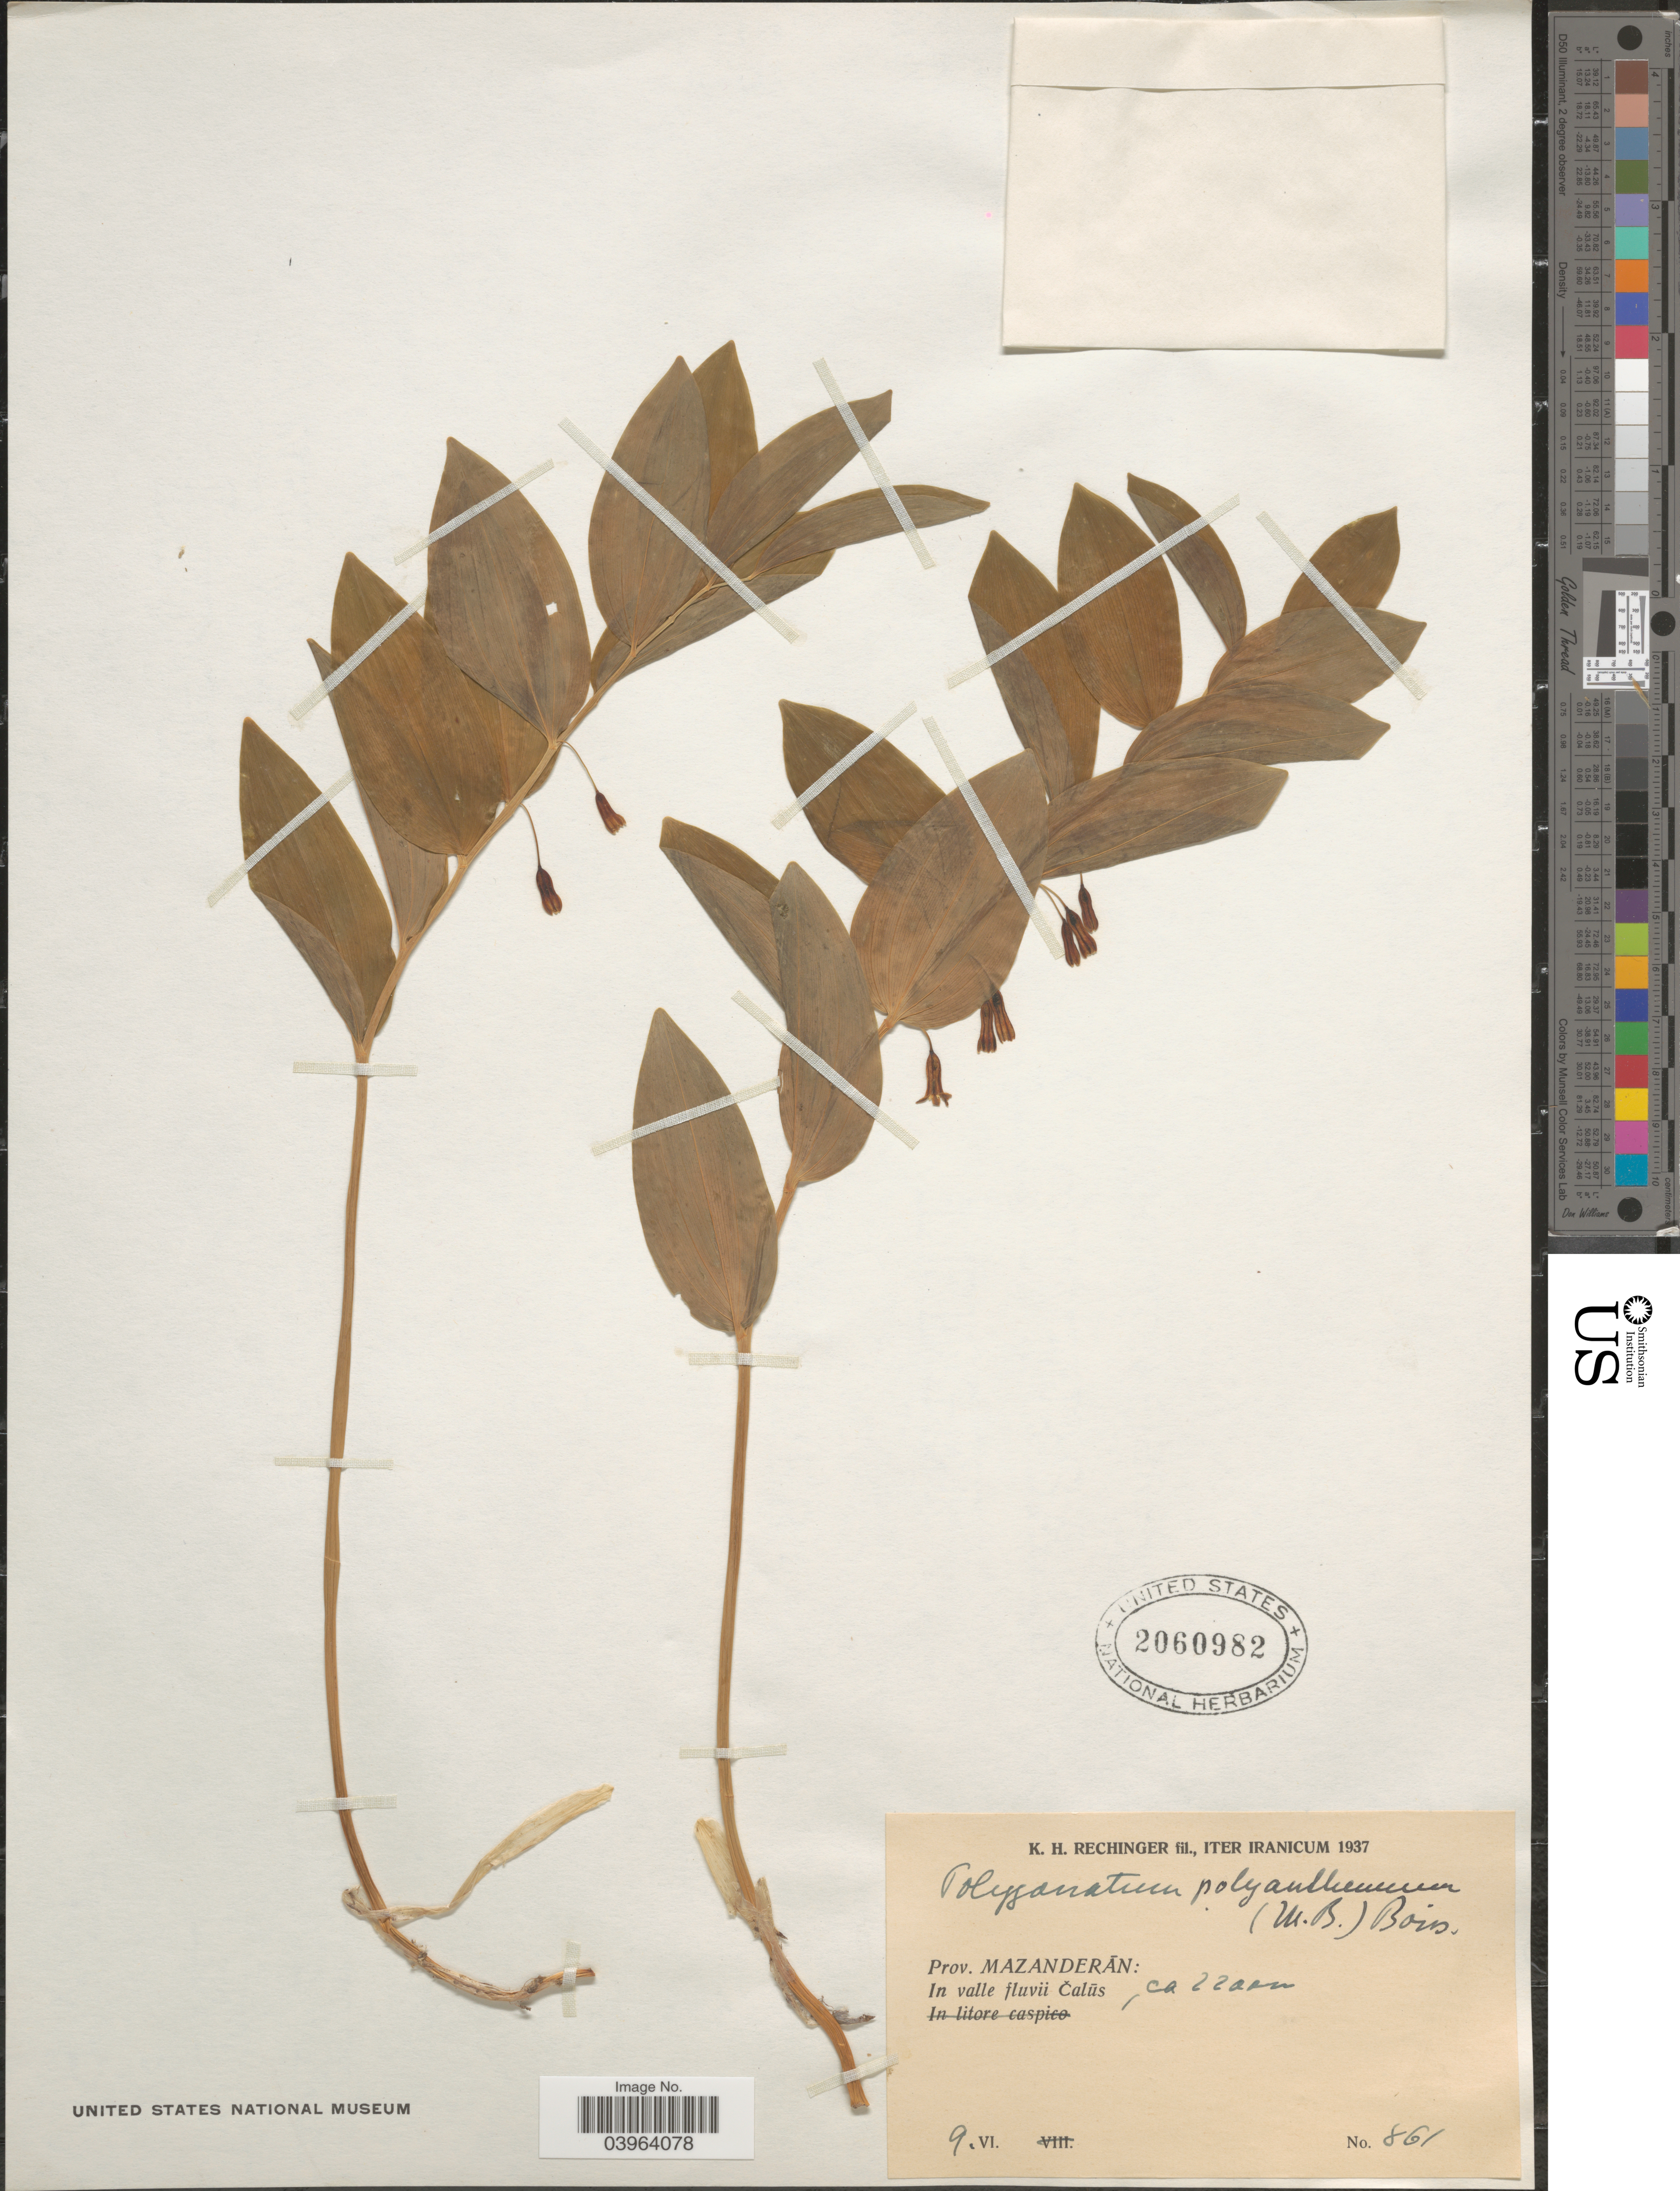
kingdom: Plantae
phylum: Tracheophyta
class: Liliopsida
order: Asparagales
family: Asparagaceae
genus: Polygonatum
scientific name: Polygonatum polyanthemum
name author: (M. Bieb.) Link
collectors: K. H. Rechinger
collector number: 861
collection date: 1937-06-09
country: Iran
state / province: Mazandaran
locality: Prov. Mazanderān: In valle fluvii Čalūs.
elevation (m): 2200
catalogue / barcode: US 2060982